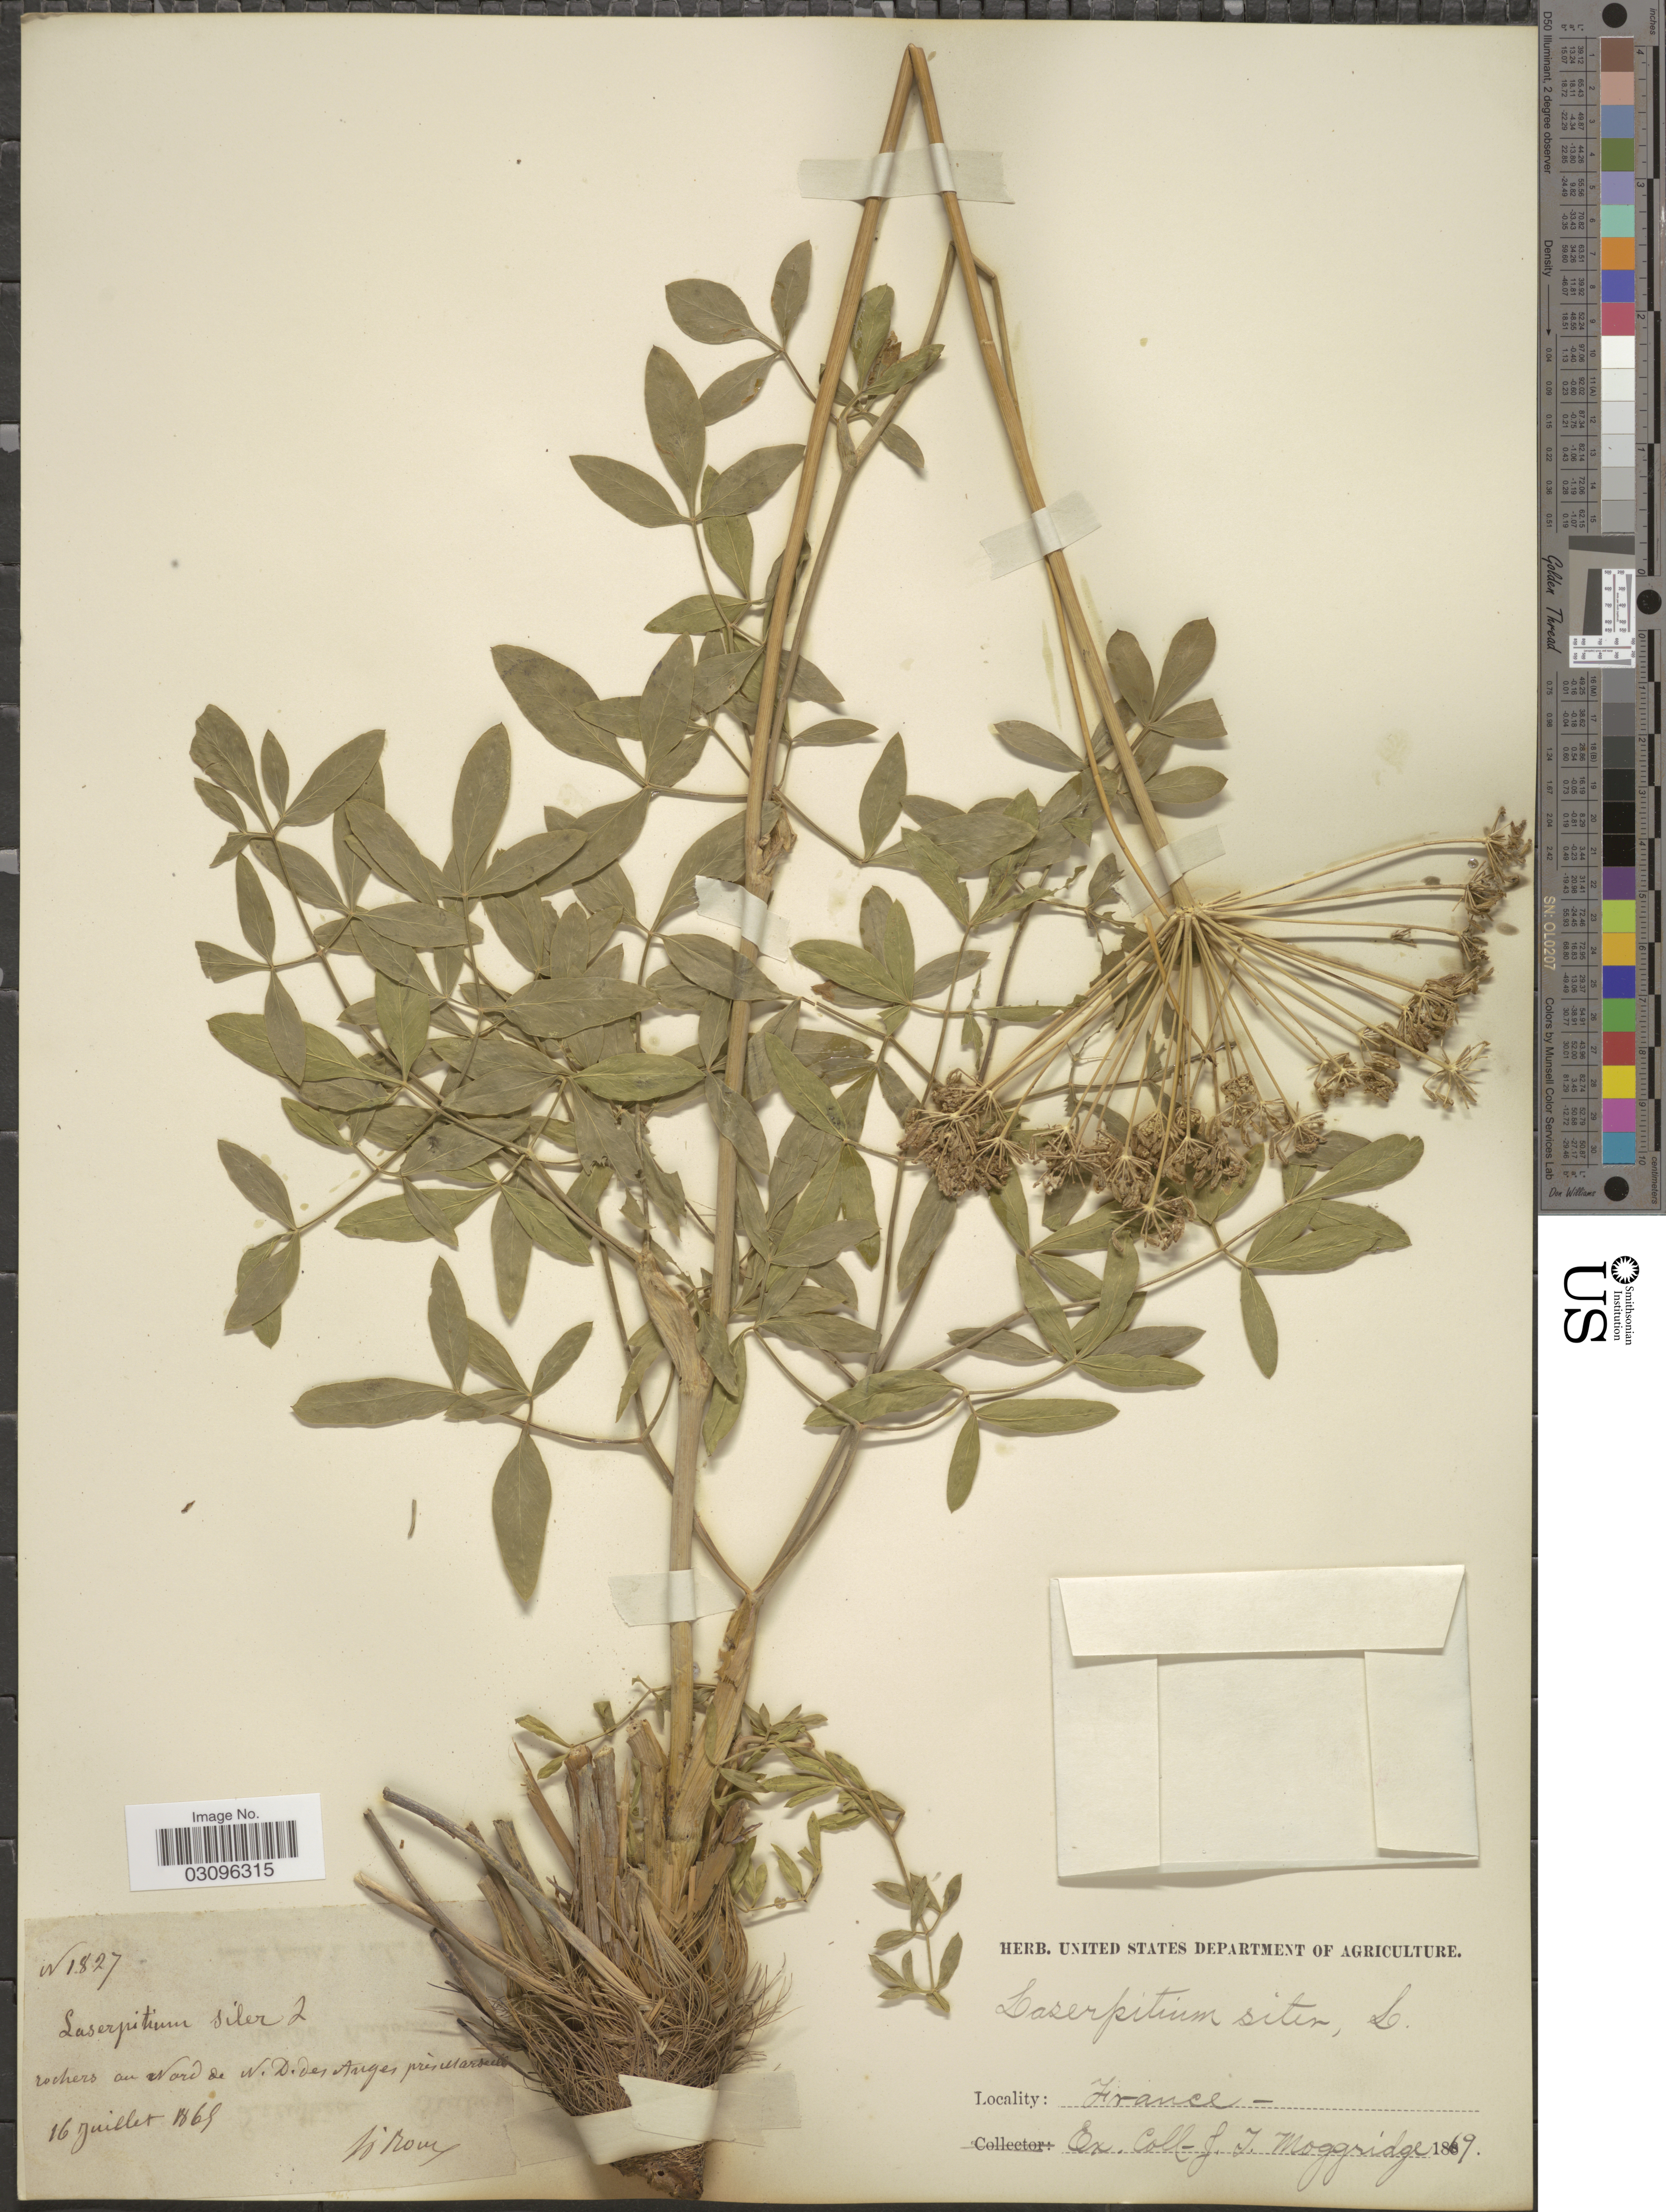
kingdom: Plantae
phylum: Tracheophyta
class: Magnoliopsida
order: Apiales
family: Apiaceae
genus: Laserpitium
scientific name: Laserpitium siler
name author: L.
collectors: Roux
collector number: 1827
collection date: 1865-07-16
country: France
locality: Rochers au Nord de N.D. des Auges près Marseille. [interpreted]